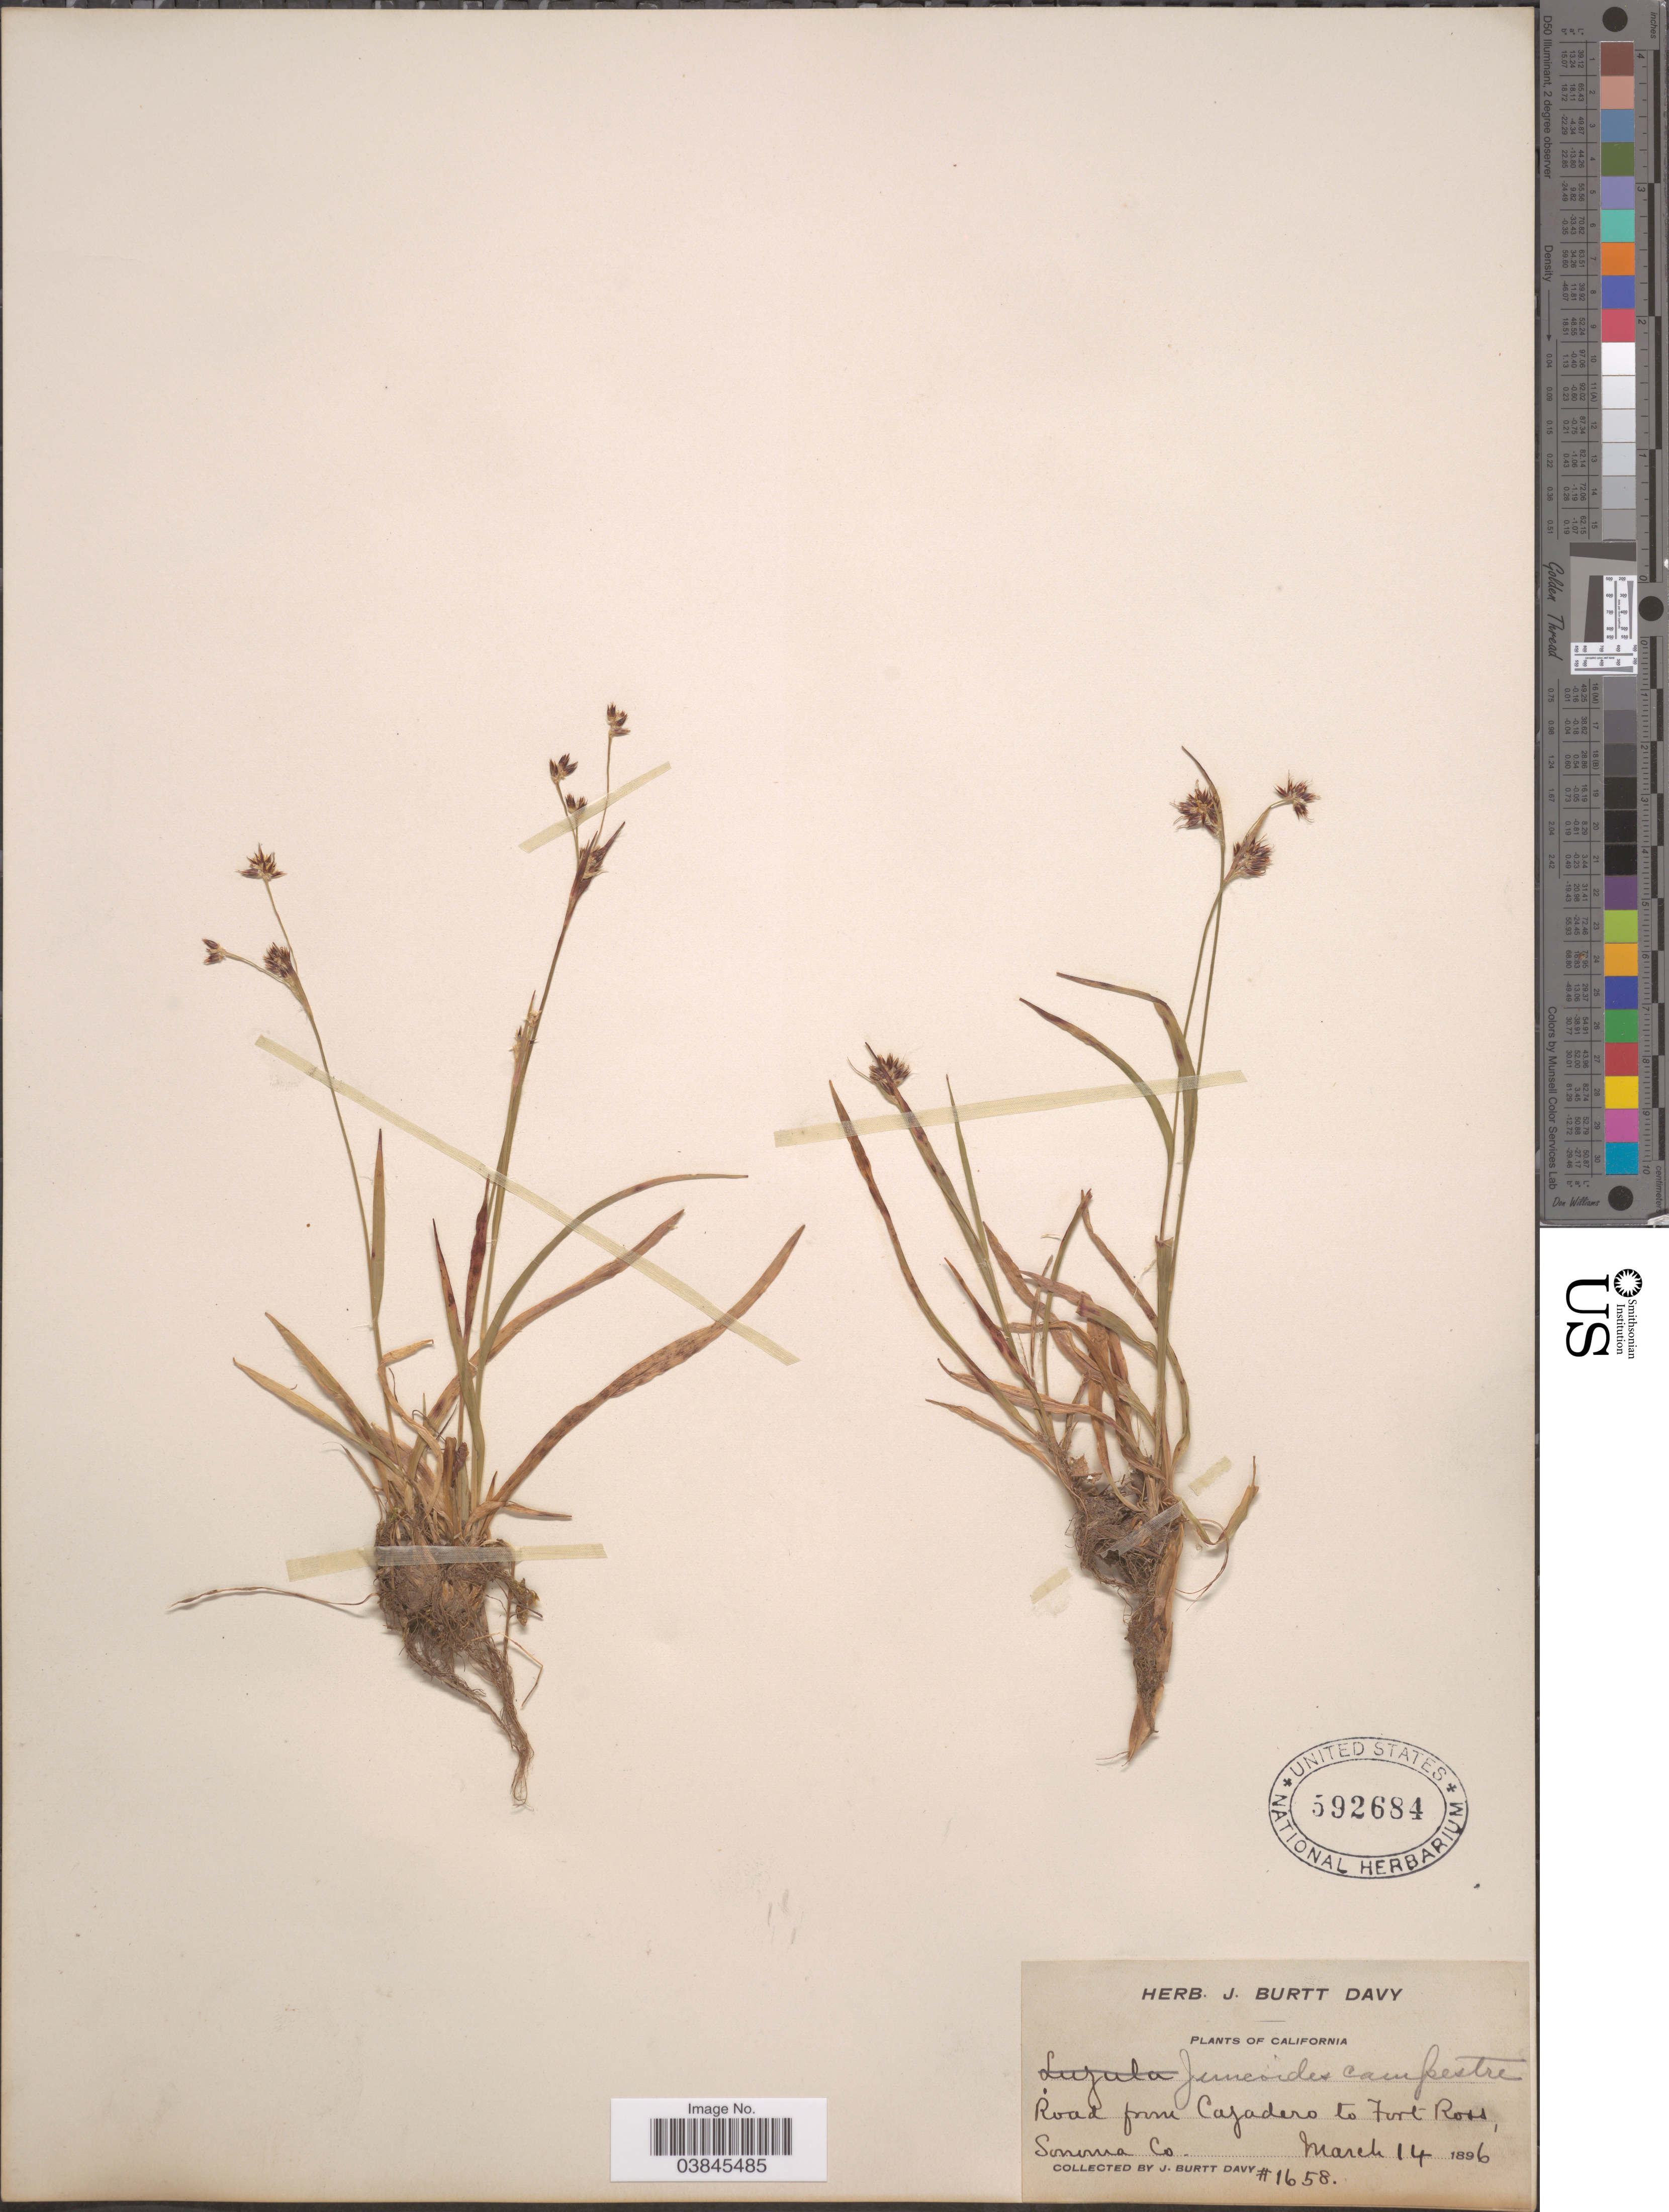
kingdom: Plantae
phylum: Tracheophyta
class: Liliopsida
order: Poales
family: Juncaceae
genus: Luzula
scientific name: Luzula campestris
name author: (L.) DC.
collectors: J. Burtt Davy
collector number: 1658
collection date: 1896-03-14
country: United States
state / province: California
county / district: Sonoma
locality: Road from Cajadero to Fort Ross, Sonoma Co.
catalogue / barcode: US 592684